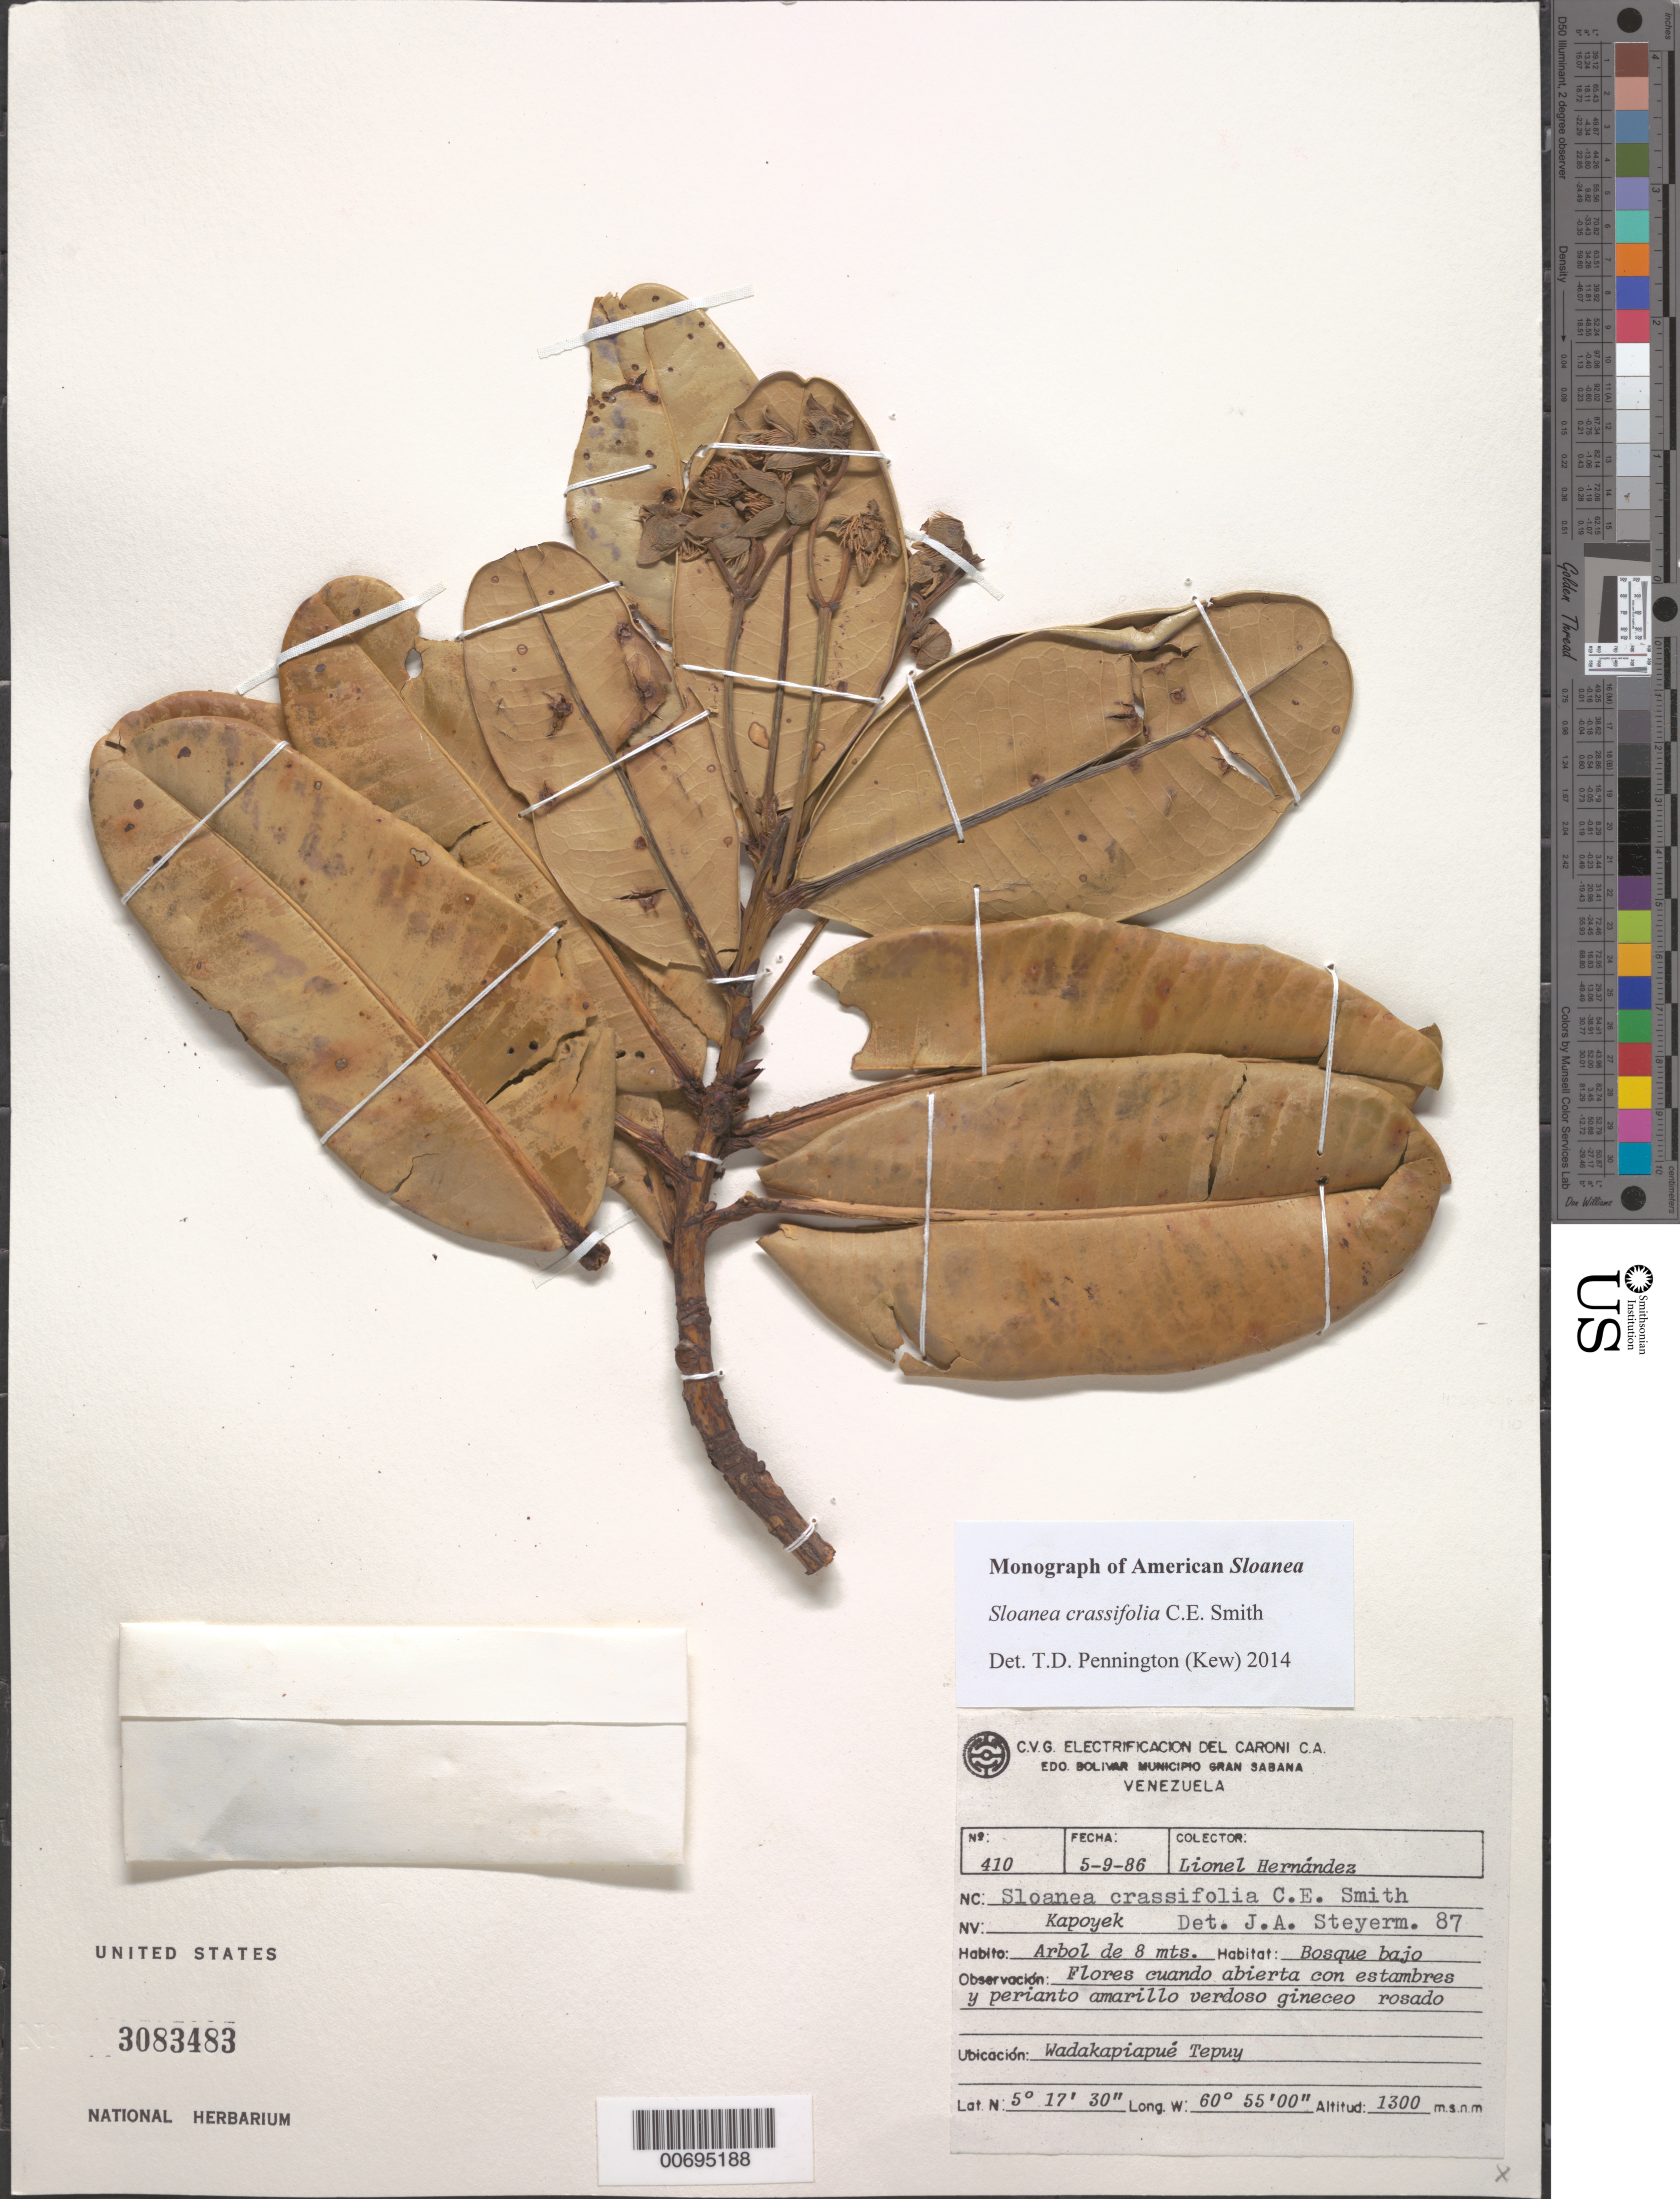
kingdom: Plantae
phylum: Tracheophyta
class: Magnoliopsida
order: Oxalidales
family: Elaeocarpaceae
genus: Sloanea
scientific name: Sloanea crassifolia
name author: Earle Sm.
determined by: Steyermark, Julian A., (VEN)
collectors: L. Hernández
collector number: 410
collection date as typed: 5-Sep-86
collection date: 1986-09-05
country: Venezuela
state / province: Bolívar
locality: Mun. Gran Sabana, Wadakapiapue Tepuy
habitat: Bosque bajo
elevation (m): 1300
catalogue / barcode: US 3083483